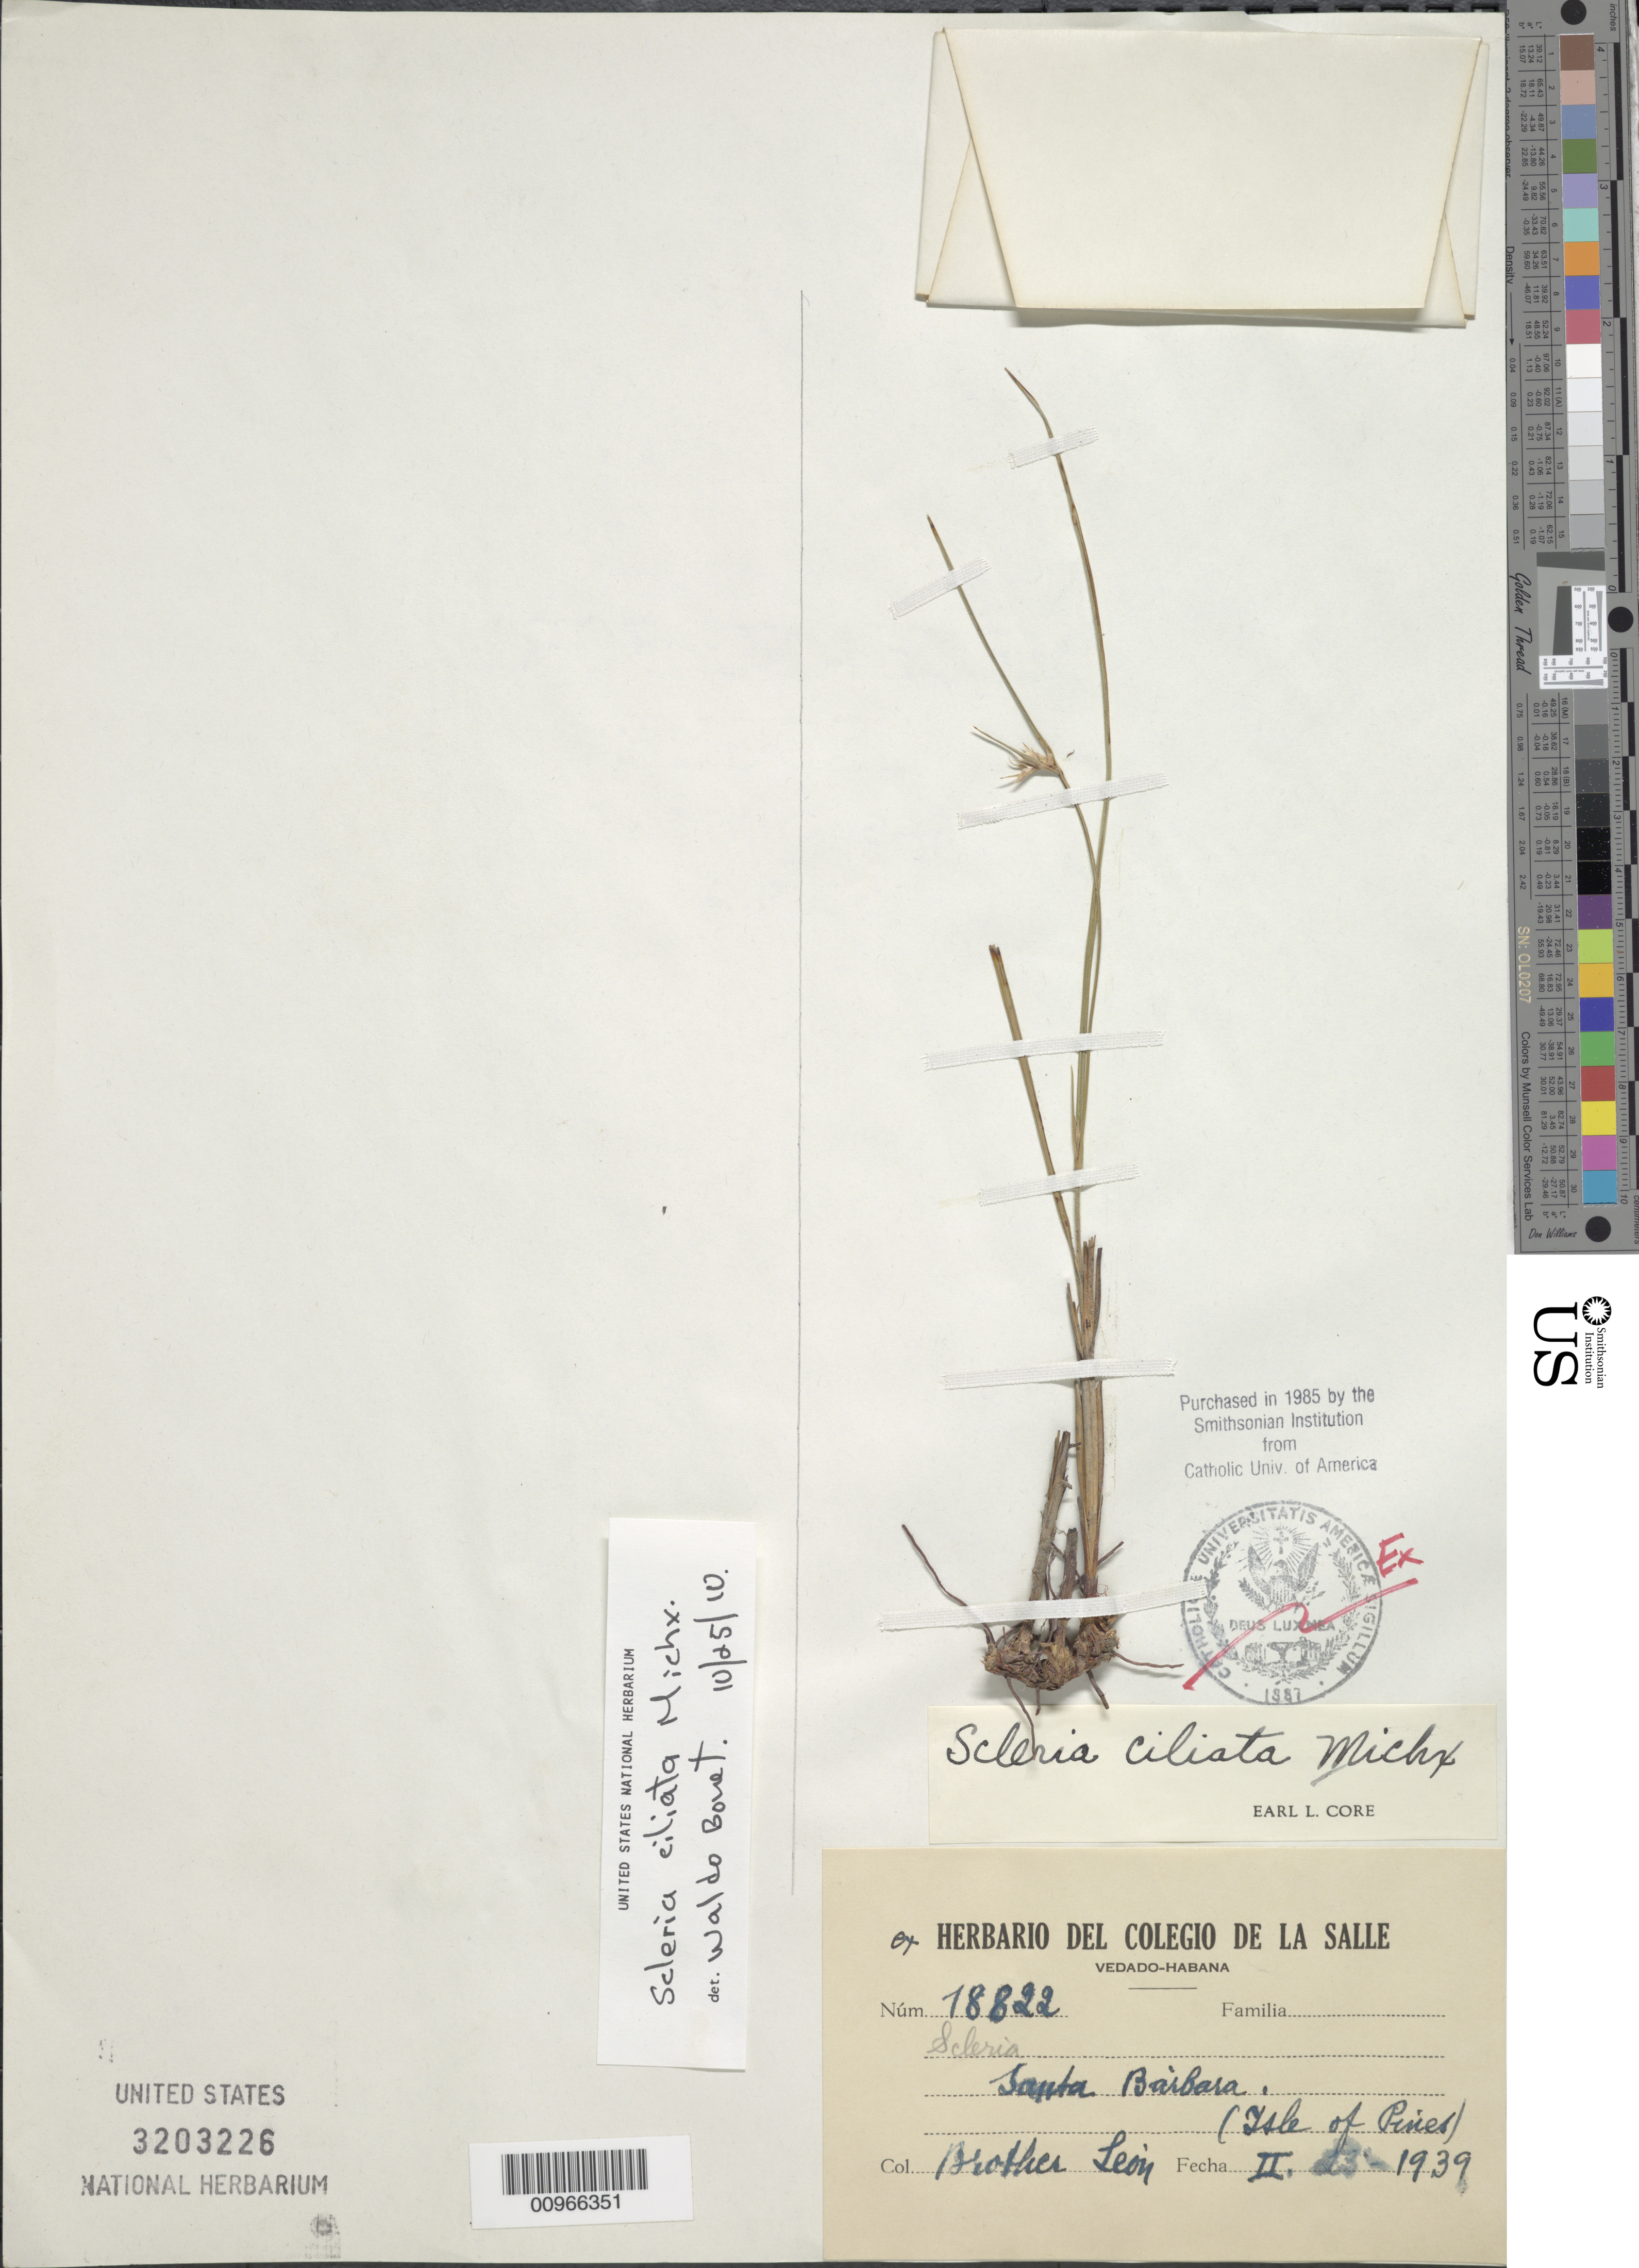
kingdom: Plantae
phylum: Tracheophyta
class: Liliopsida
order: Poales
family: Cyperaceae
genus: Scleria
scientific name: Scleria ciliata var. ciliata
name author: Michx.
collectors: Bro. León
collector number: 18822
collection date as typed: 23 Feb 1939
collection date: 1939-02-23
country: Cuba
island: Isla de la Juventud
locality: Isle of Pines, Santa Bárbara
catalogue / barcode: US 3203226